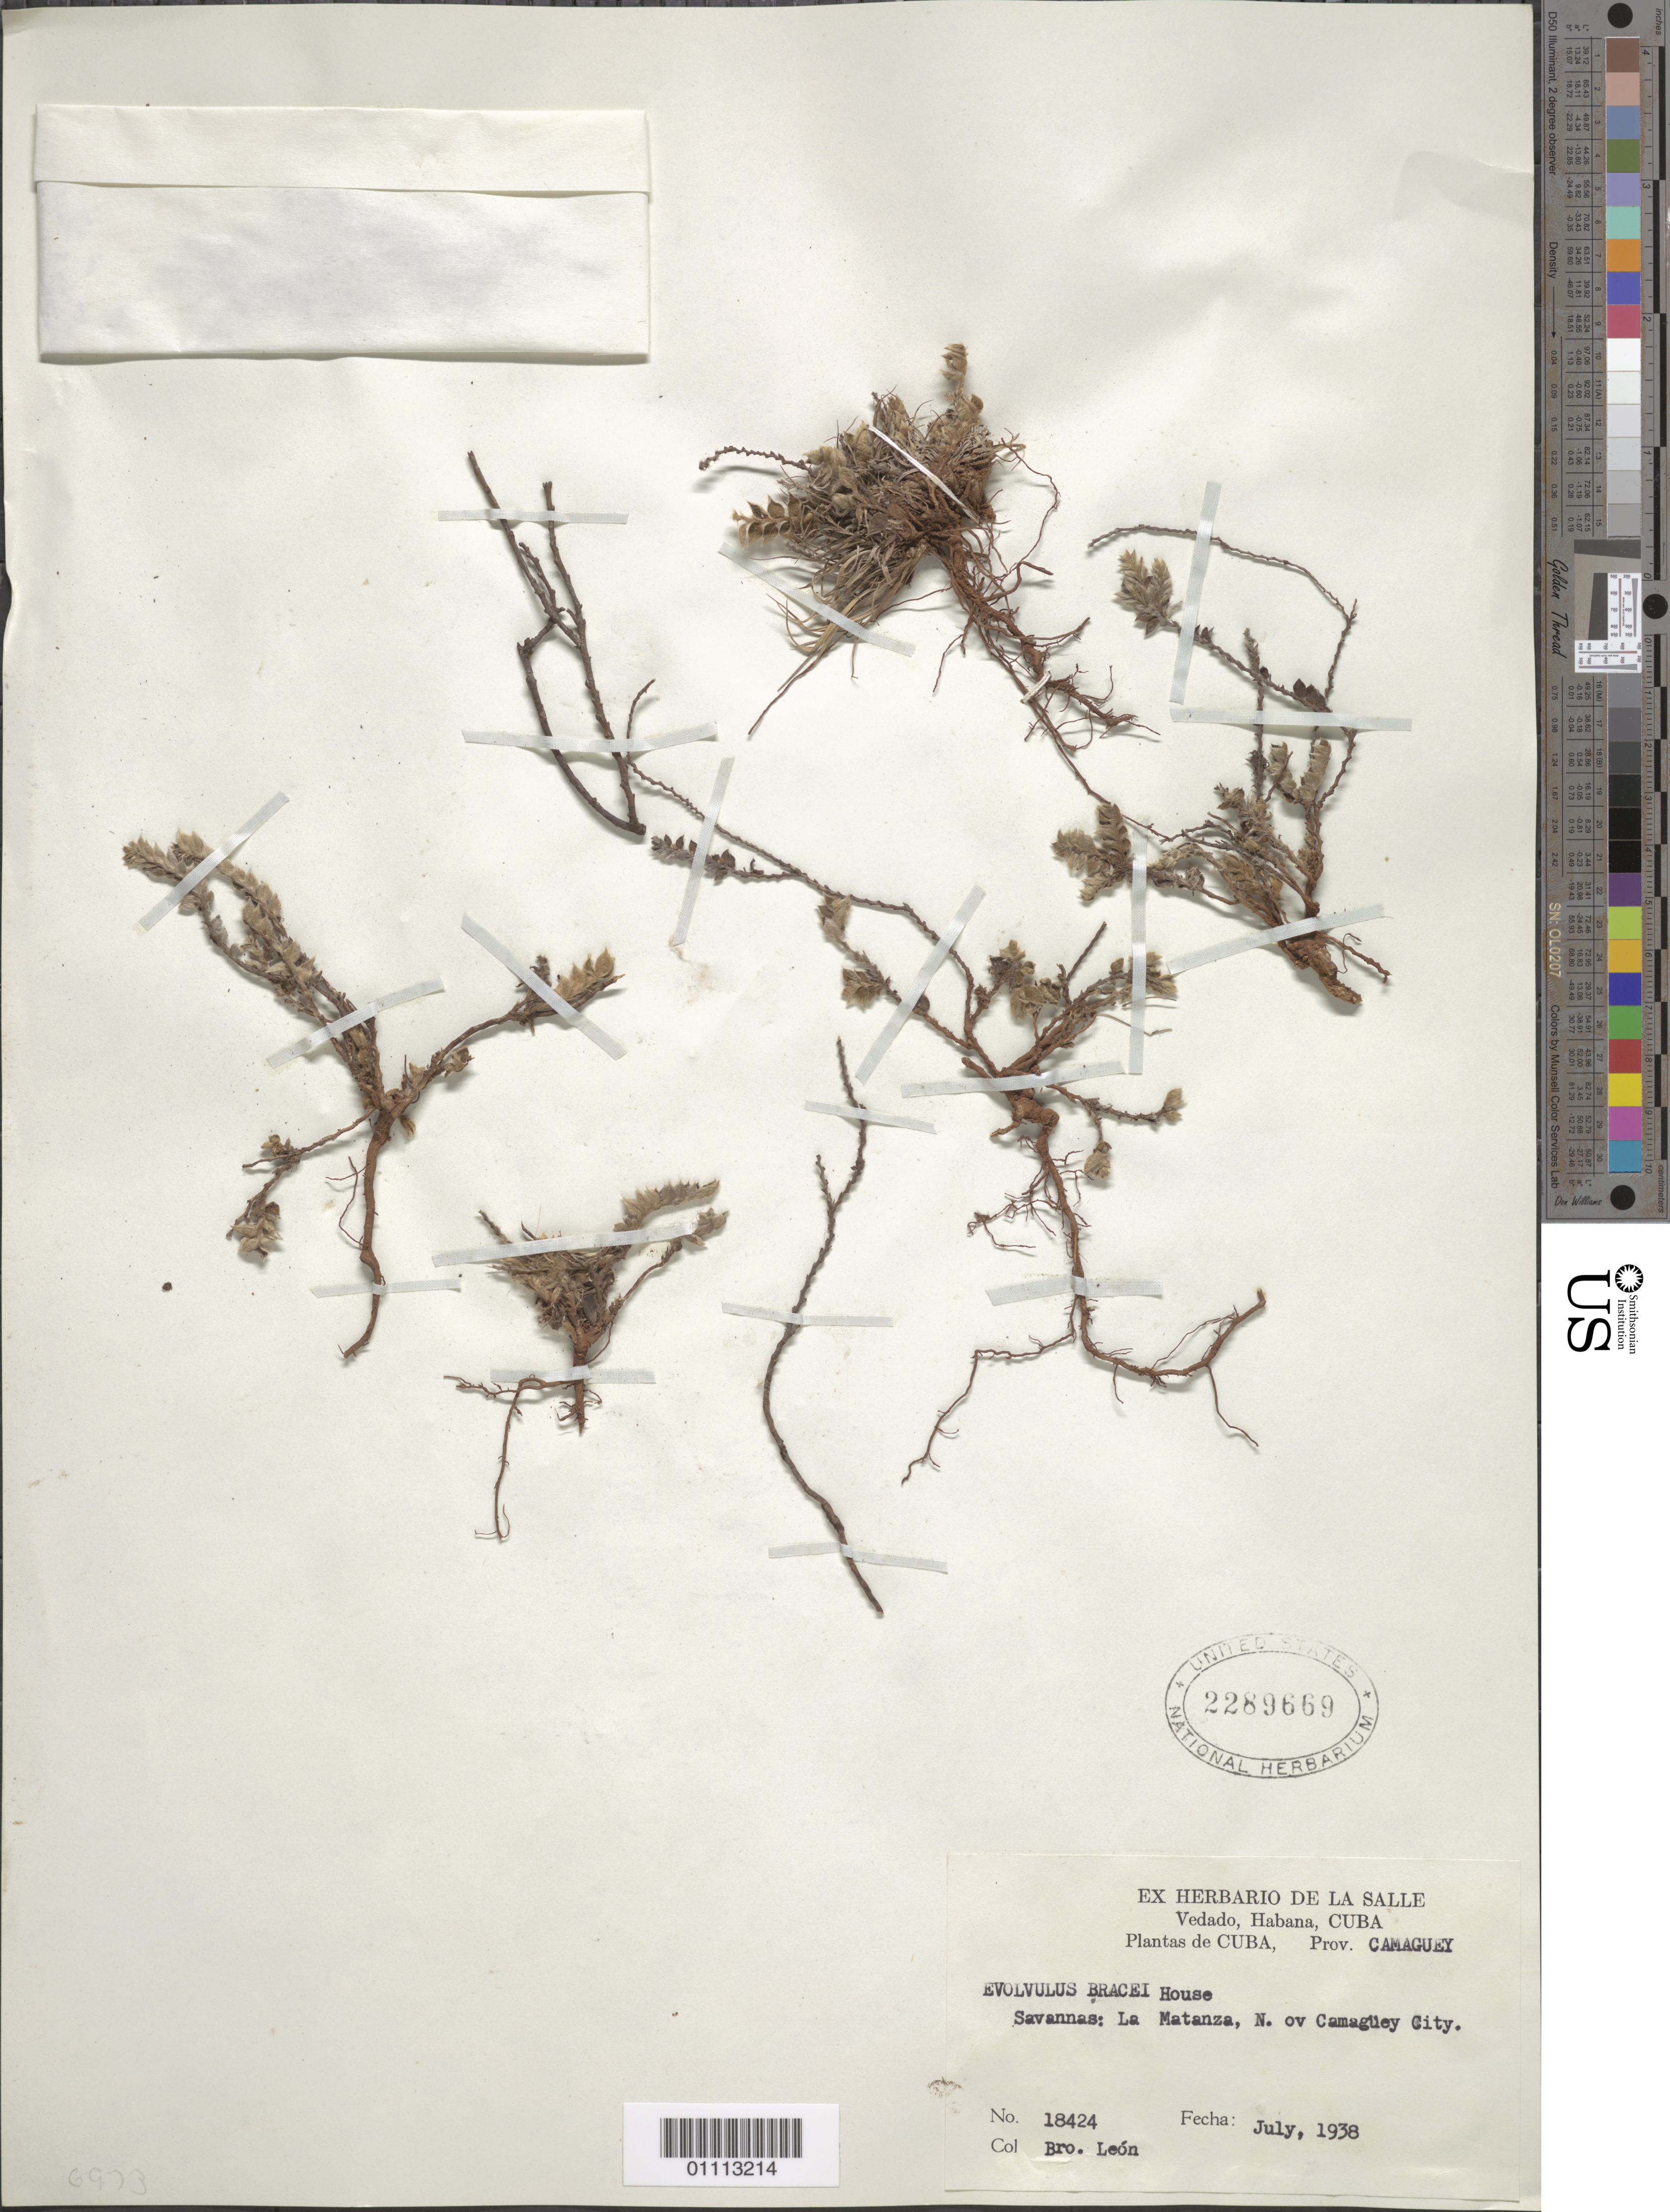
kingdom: Plantae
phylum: Tracheophyta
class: Magnoliopsida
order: Solanales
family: Convolvulaceae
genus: Evolvulus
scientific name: Evolvulus bracei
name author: House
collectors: Bro. León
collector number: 18424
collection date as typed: Jul 1938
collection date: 1938-07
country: Cuba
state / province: Camagüey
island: Cuba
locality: Savannas: La Matanza, N ov Camaguey City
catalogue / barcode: US 2289669